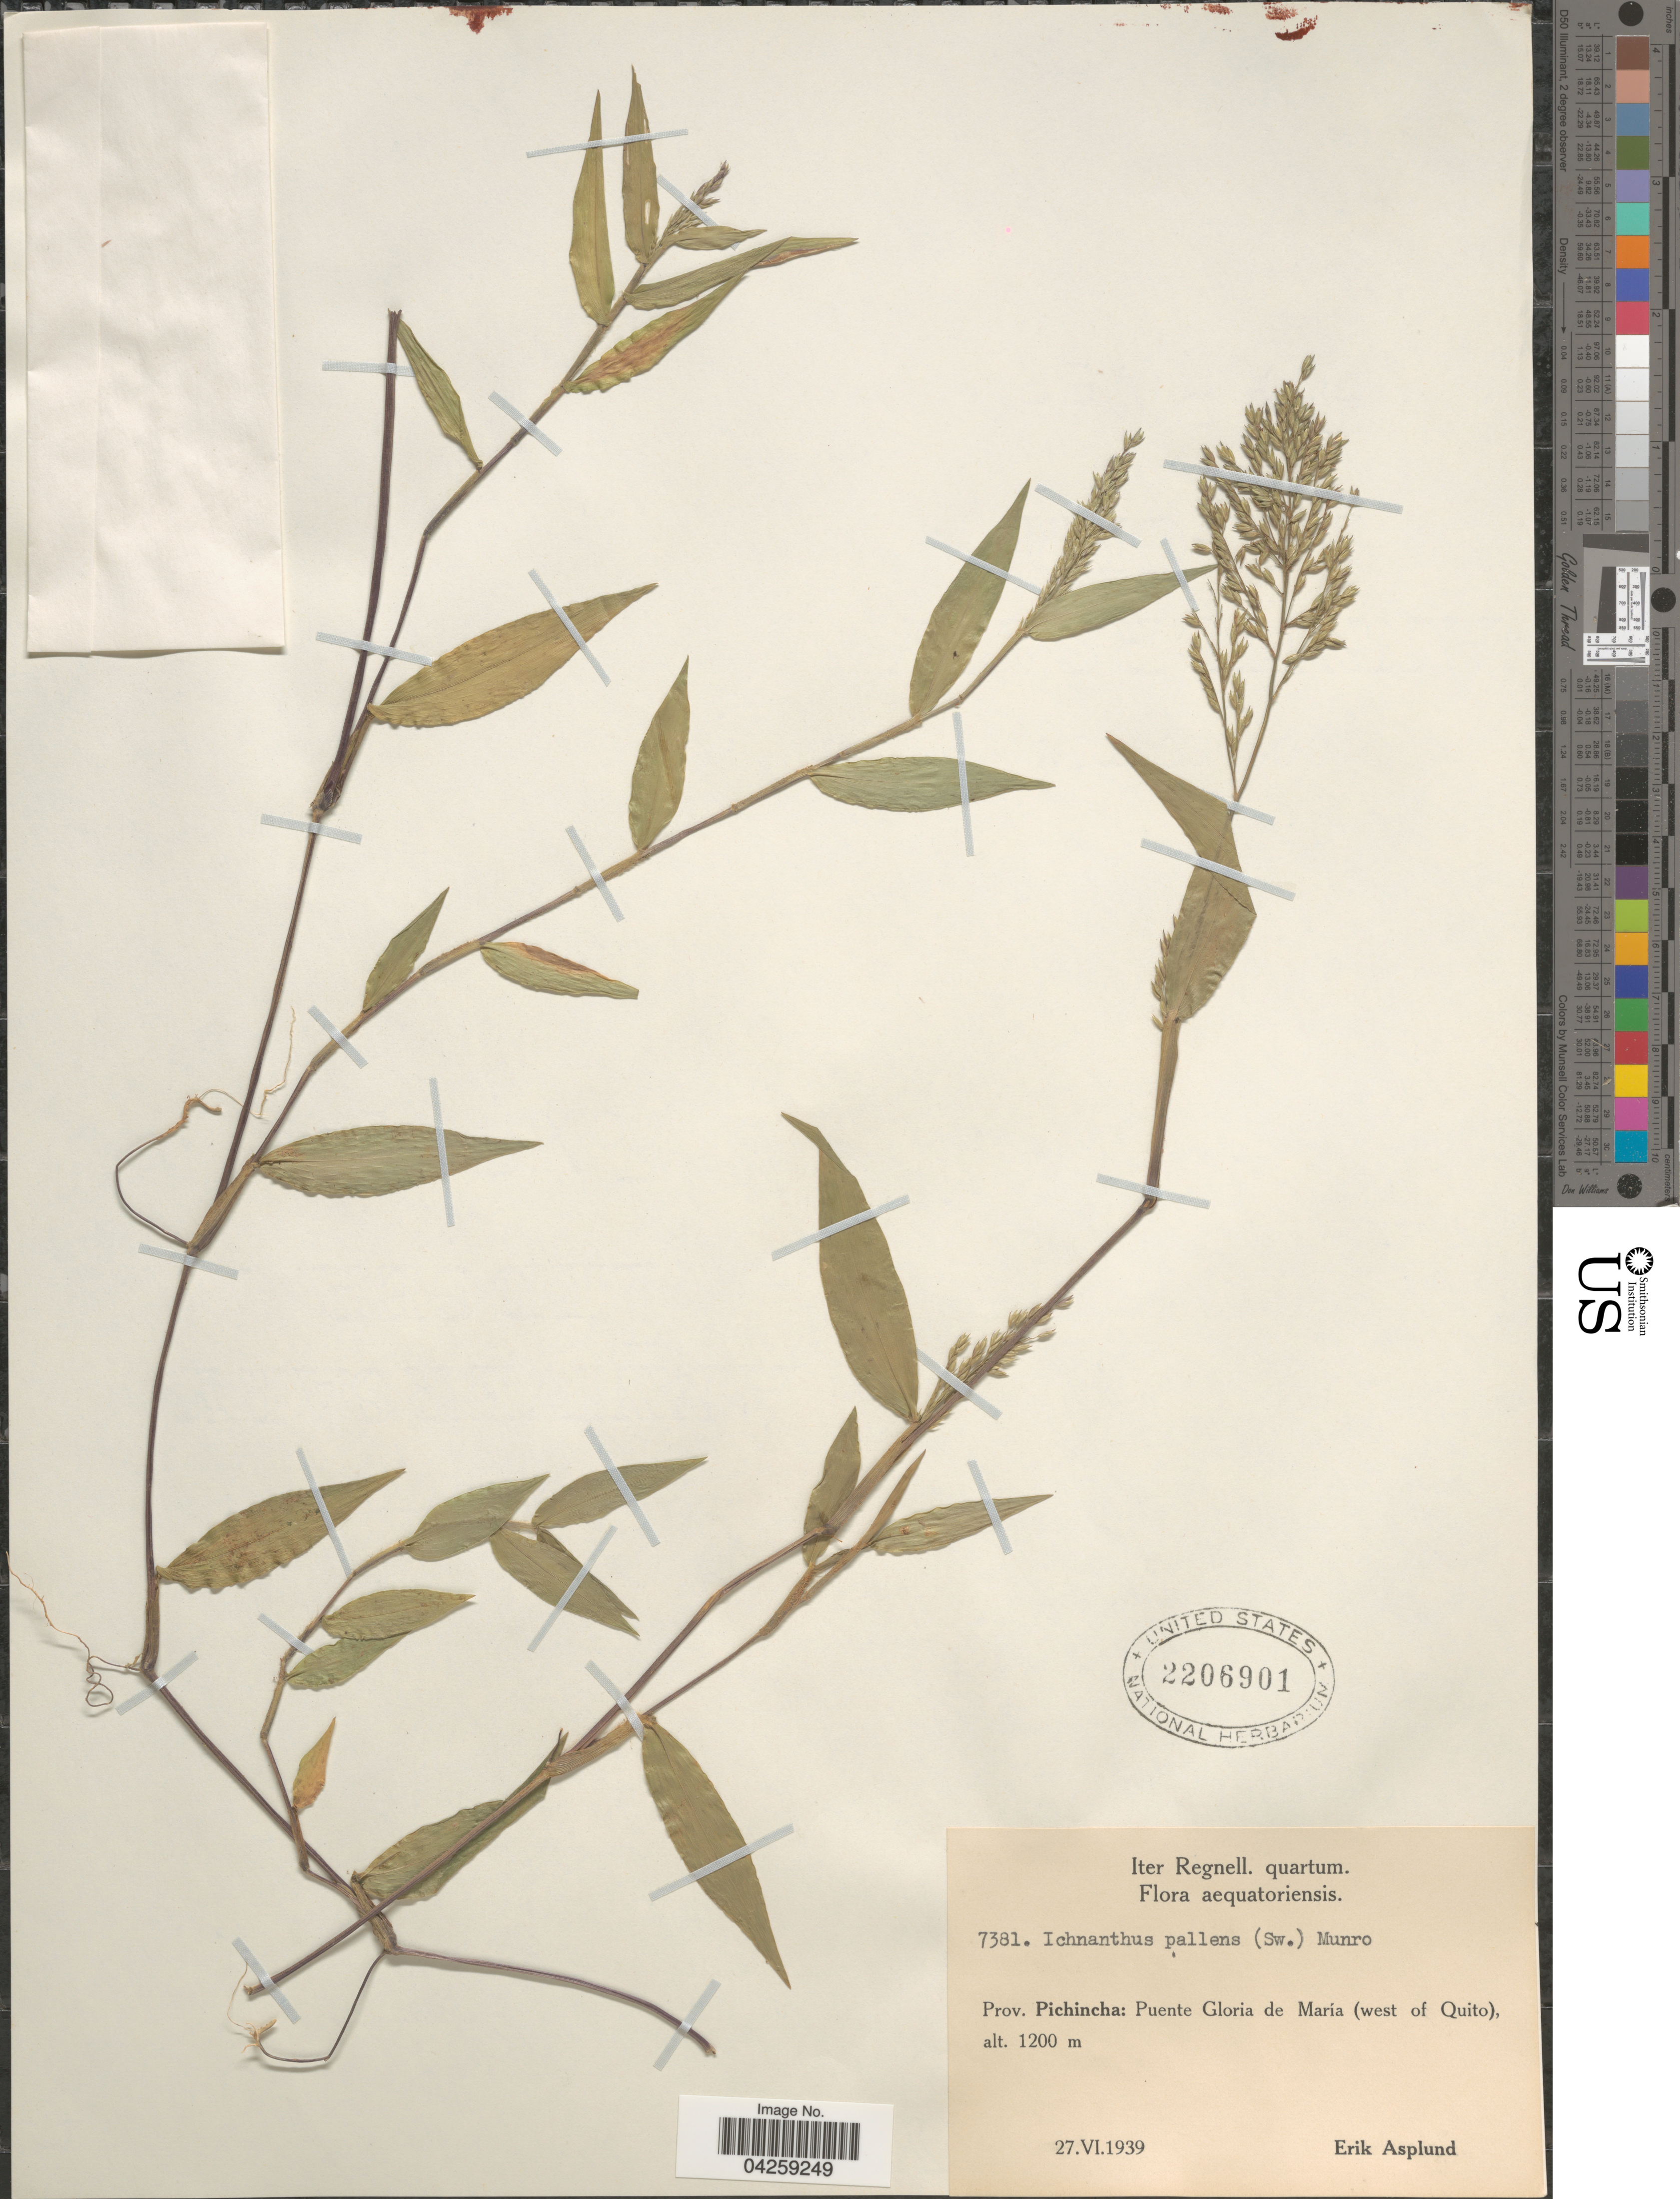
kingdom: Plantae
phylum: Tracheophyta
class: Liliopsida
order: Poales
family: Poaceae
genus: Ichnanthus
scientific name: Ichnanthus pallens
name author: (Sw.) Munro ex Benth.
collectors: E. Asplund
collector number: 7381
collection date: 1939-06-27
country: Ecuador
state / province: Pichincha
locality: Iter Regnell. quartum. Aequatoriensis. Puente Gloria de María (west of Quito).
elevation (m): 1200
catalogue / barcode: US 2206901